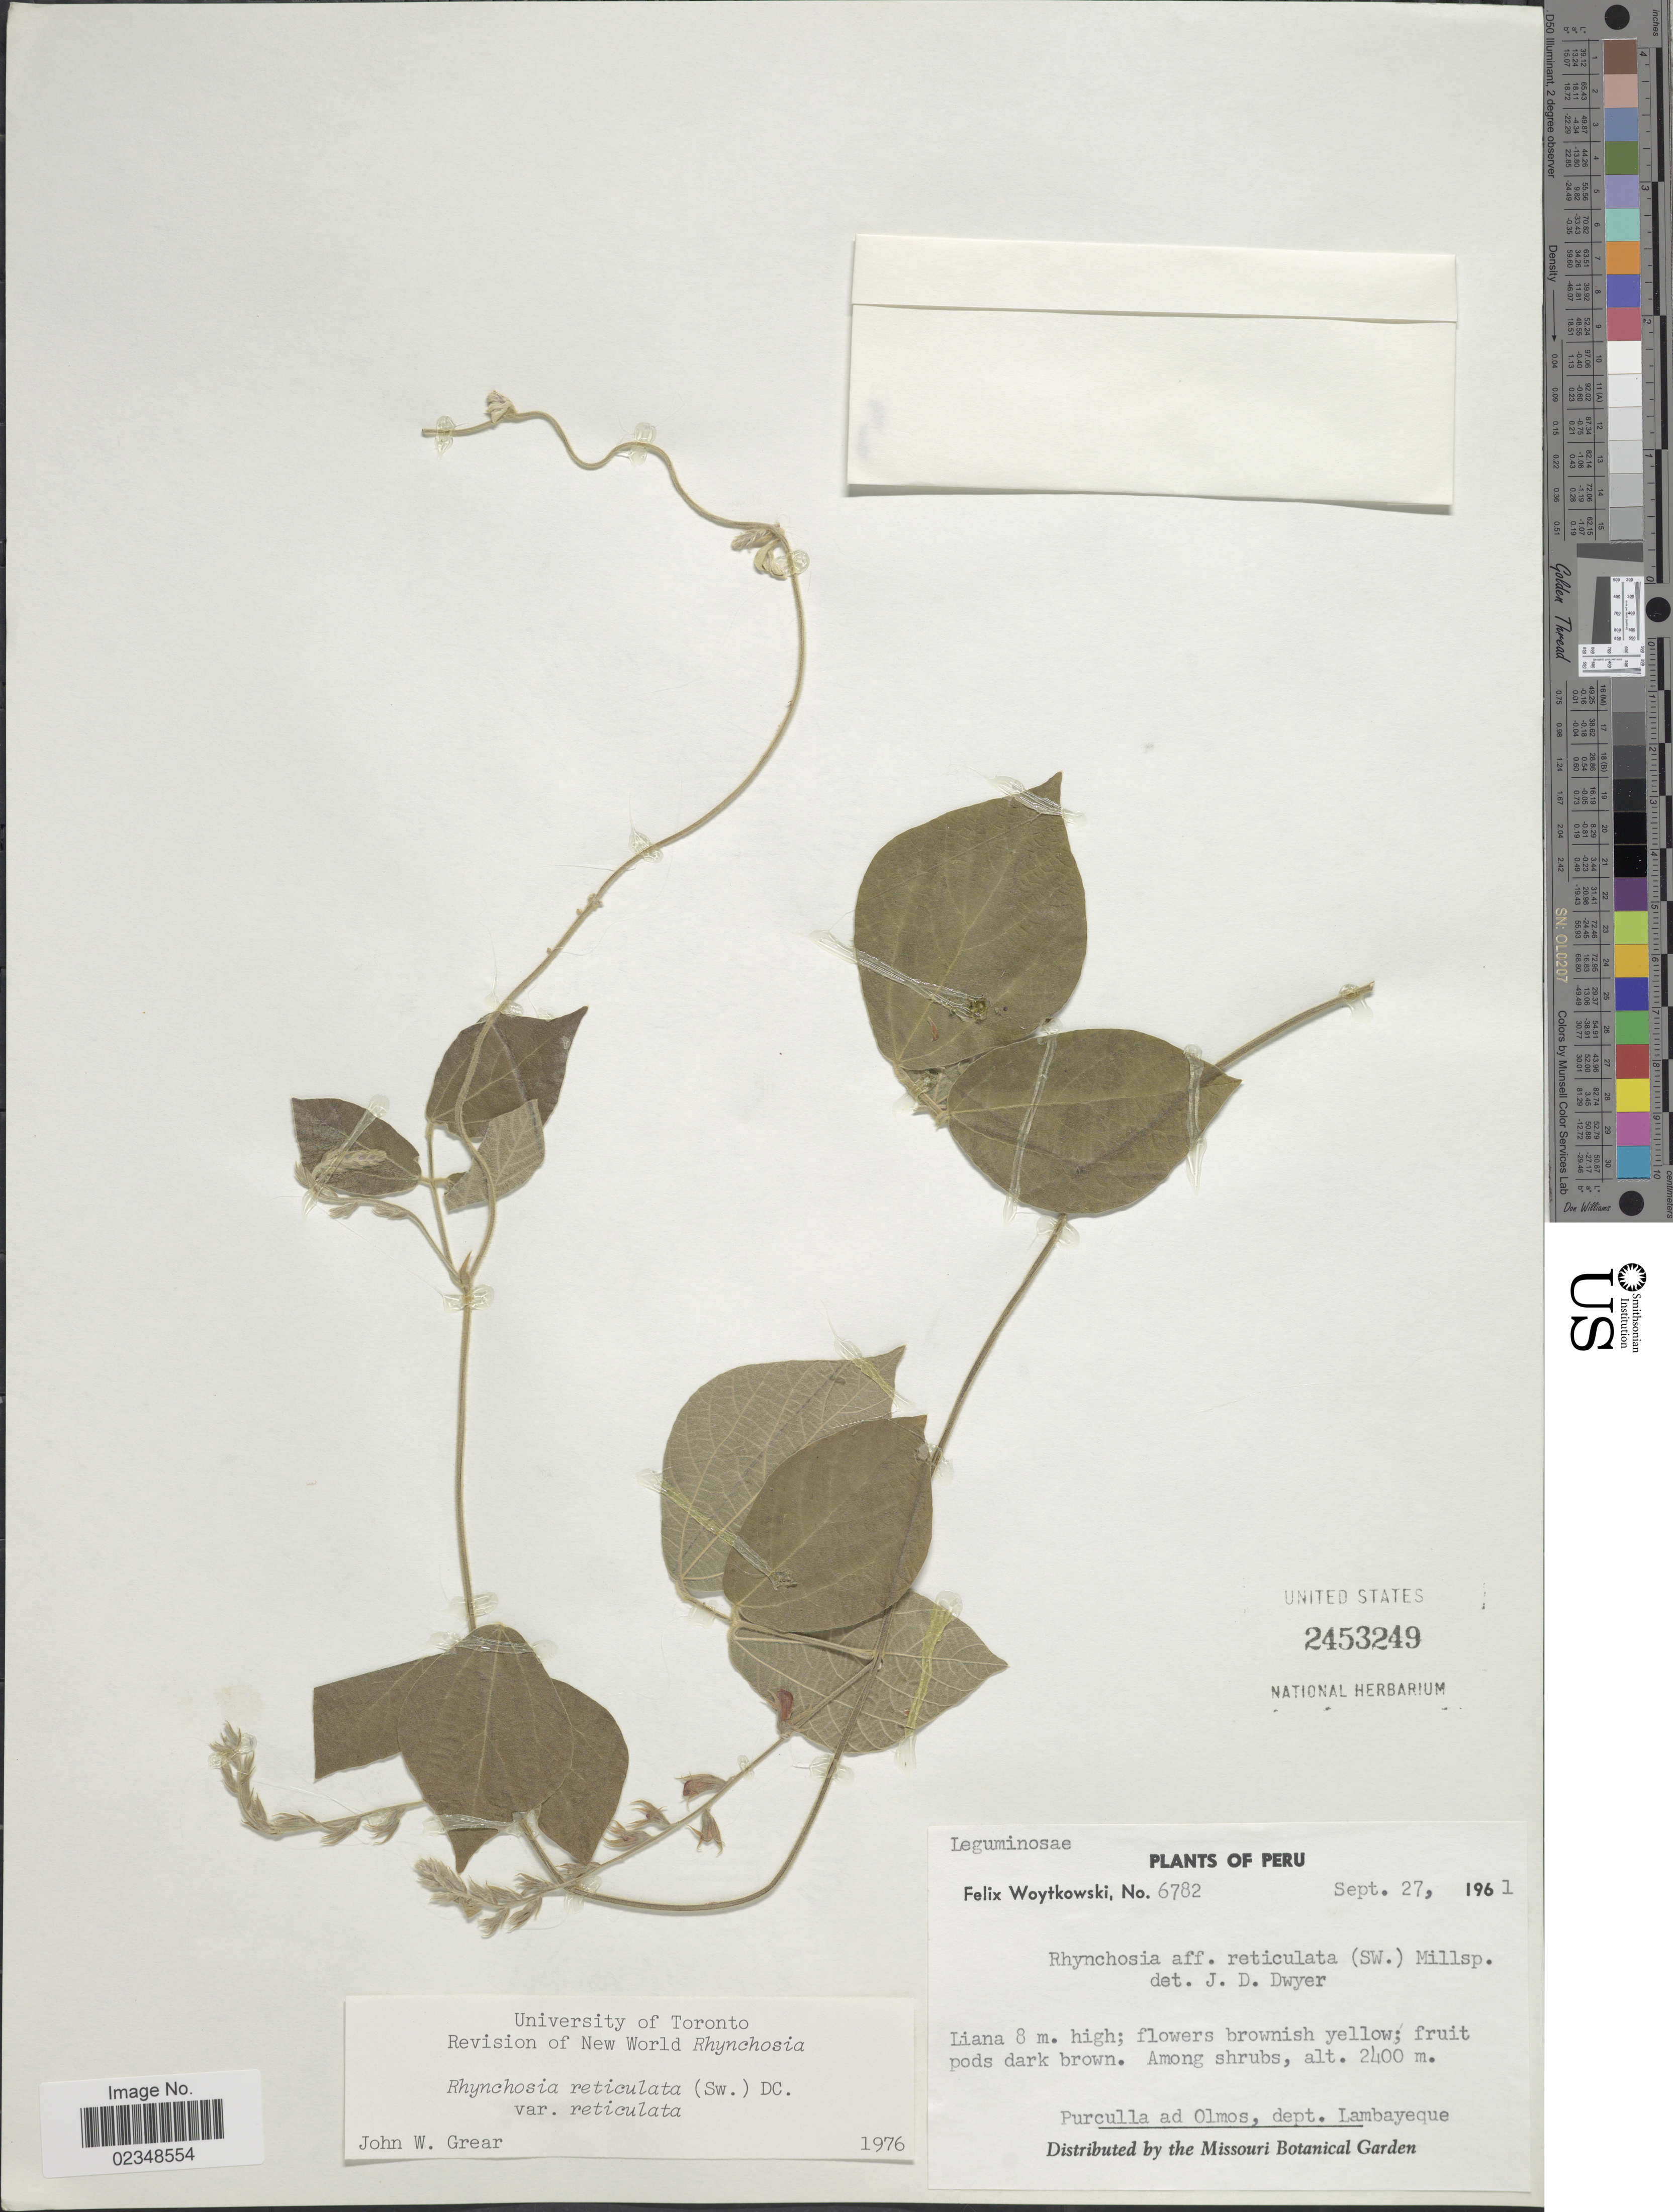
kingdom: Plantae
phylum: Tracheophyta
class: Magnoliopsida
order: Fabales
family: Fabaceae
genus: Rhynchosia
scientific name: Rhynchosia reticulata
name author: (Sw.) DC.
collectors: F. Woytkowski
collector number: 6782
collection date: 1961-09-27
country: Peru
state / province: Lambayeque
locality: Purulla ad Olmos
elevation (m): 2400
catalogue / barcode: US 2453249